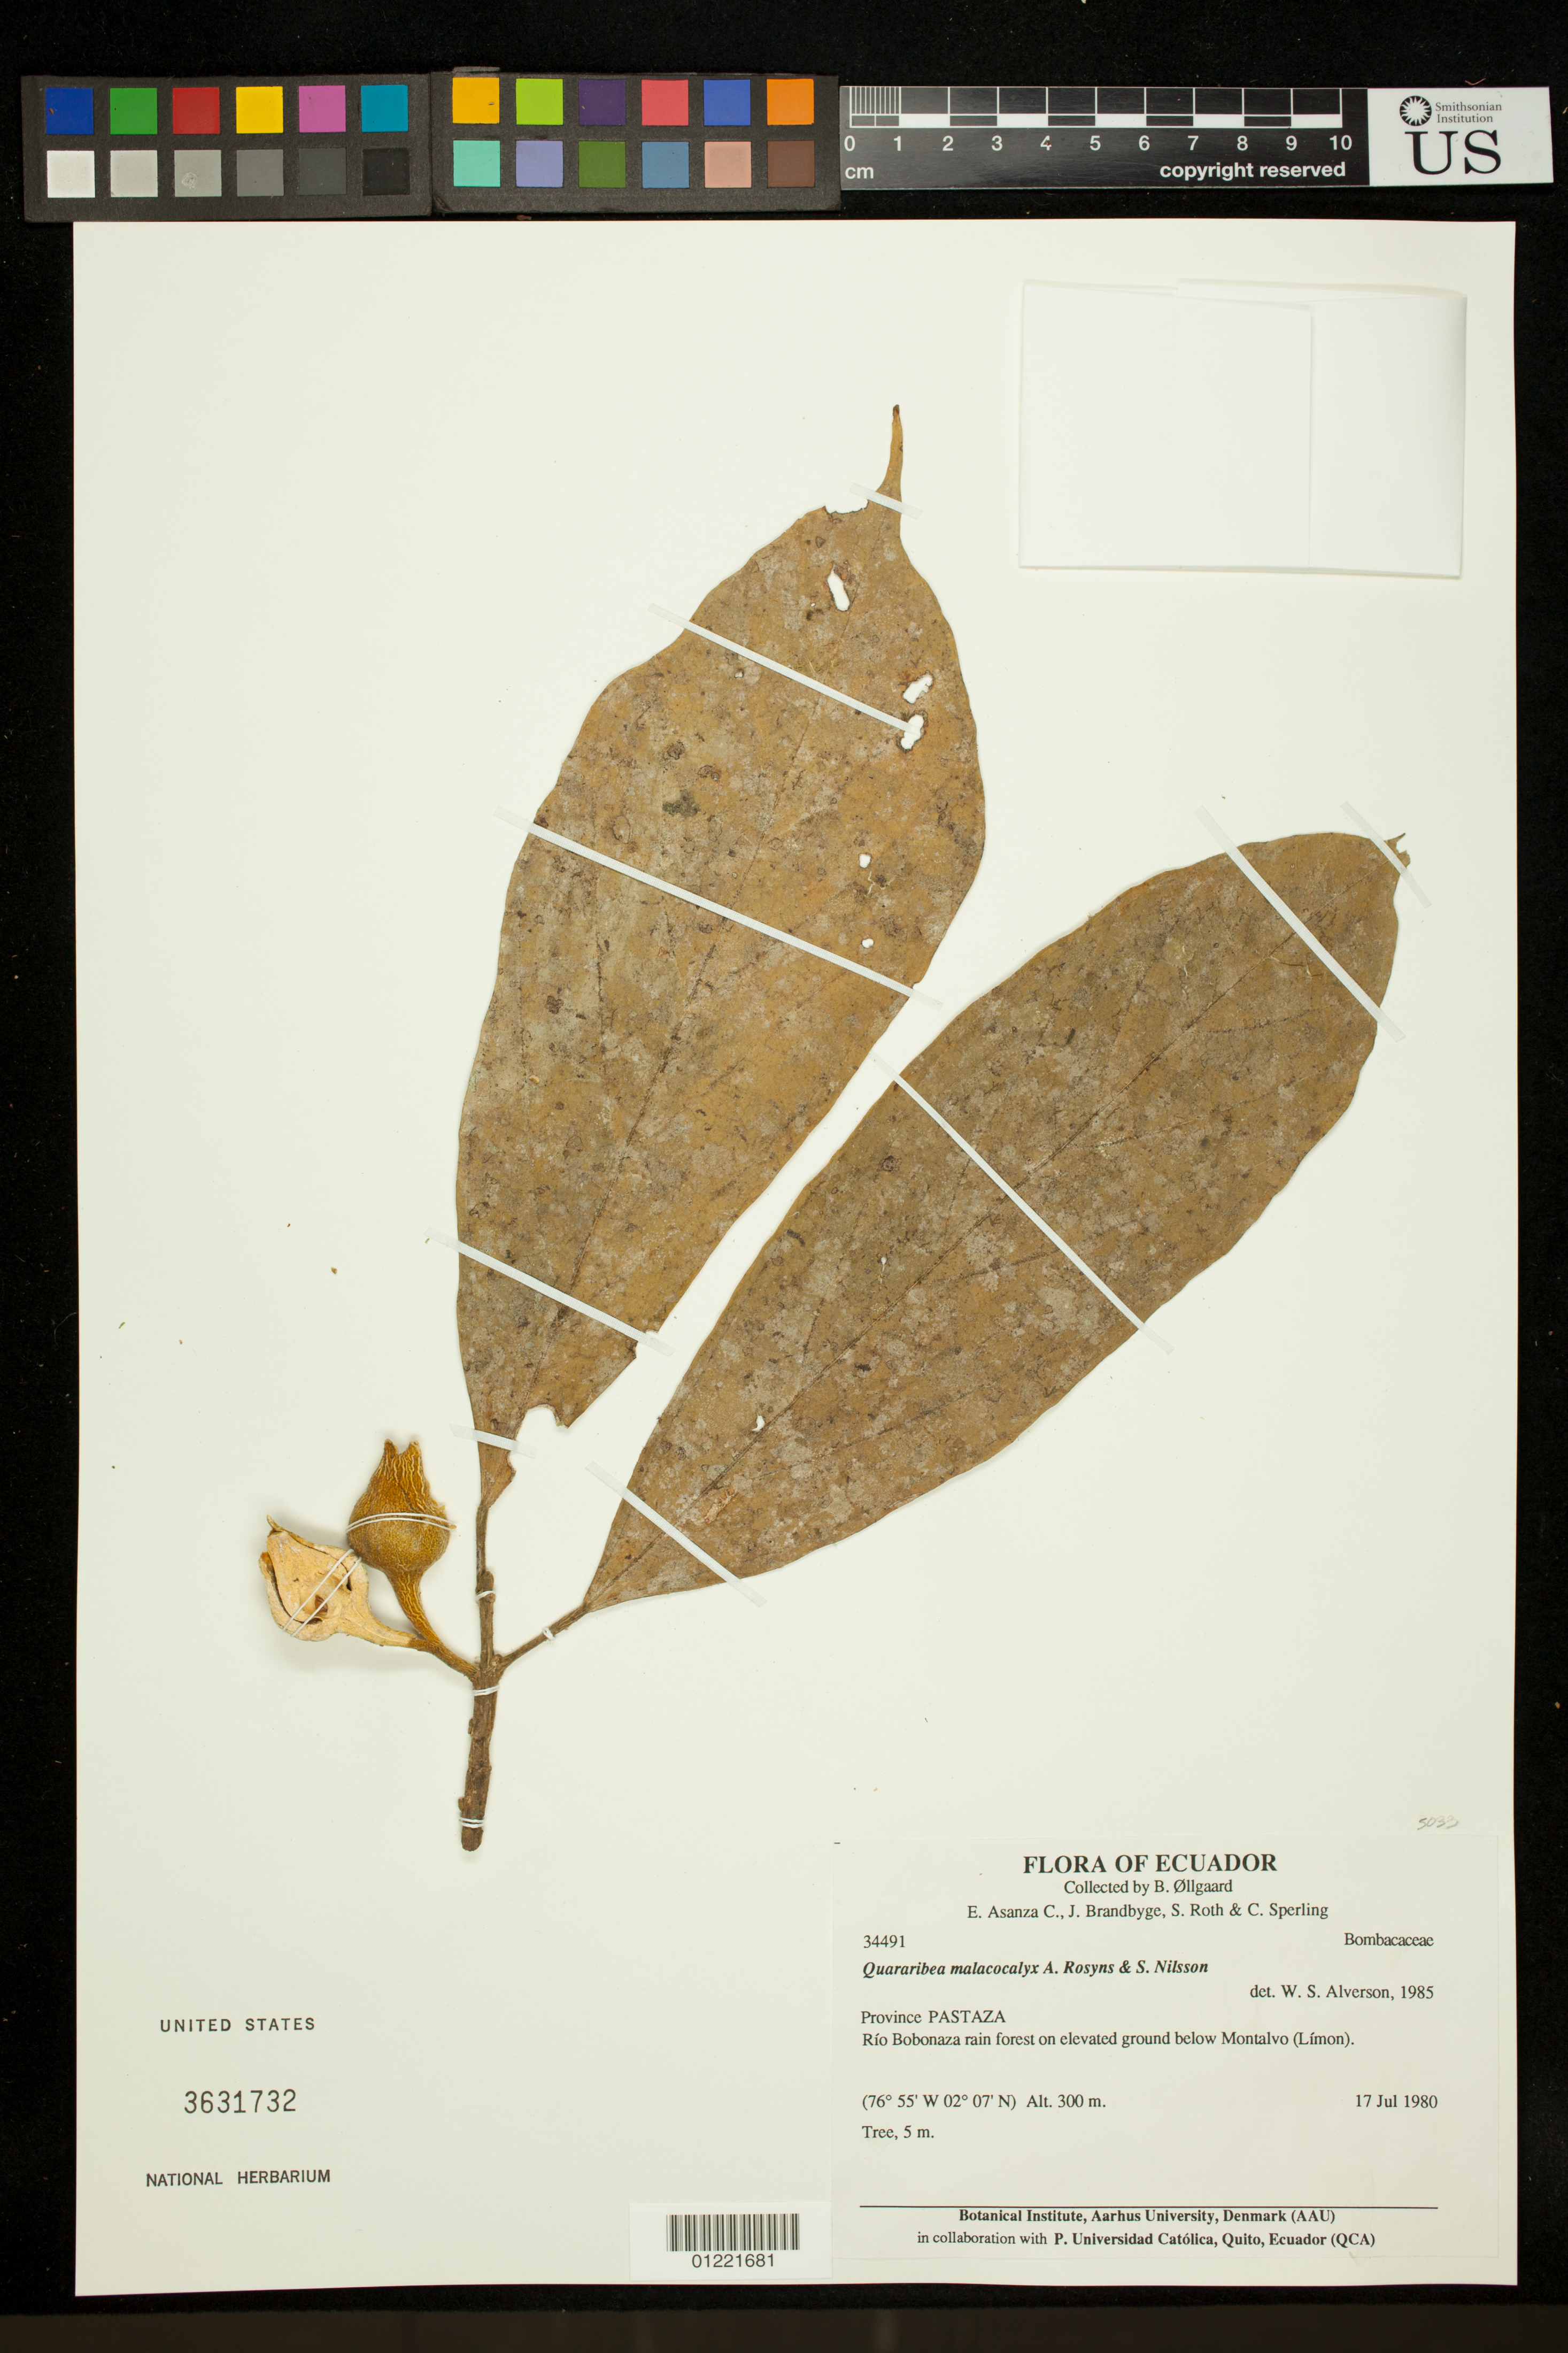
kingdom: Plantae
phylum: Tracheophyta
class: Magnoliopsida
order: Malvales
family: Malvaceae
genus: Matisia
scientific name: Matisia malacocalyx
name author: (A. Robyns & S. Nilsson) W.S. Alverson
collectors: B. Øllgaard, E. Asanza C., C. Sperling & S. Roth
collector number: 34491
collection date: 1980-07-17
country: Ecuador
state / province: Pastaza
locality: Rio Bobonaza rain forest on elevated ground below Montalvo (Limon).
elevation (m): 300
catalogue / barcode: US 3631732